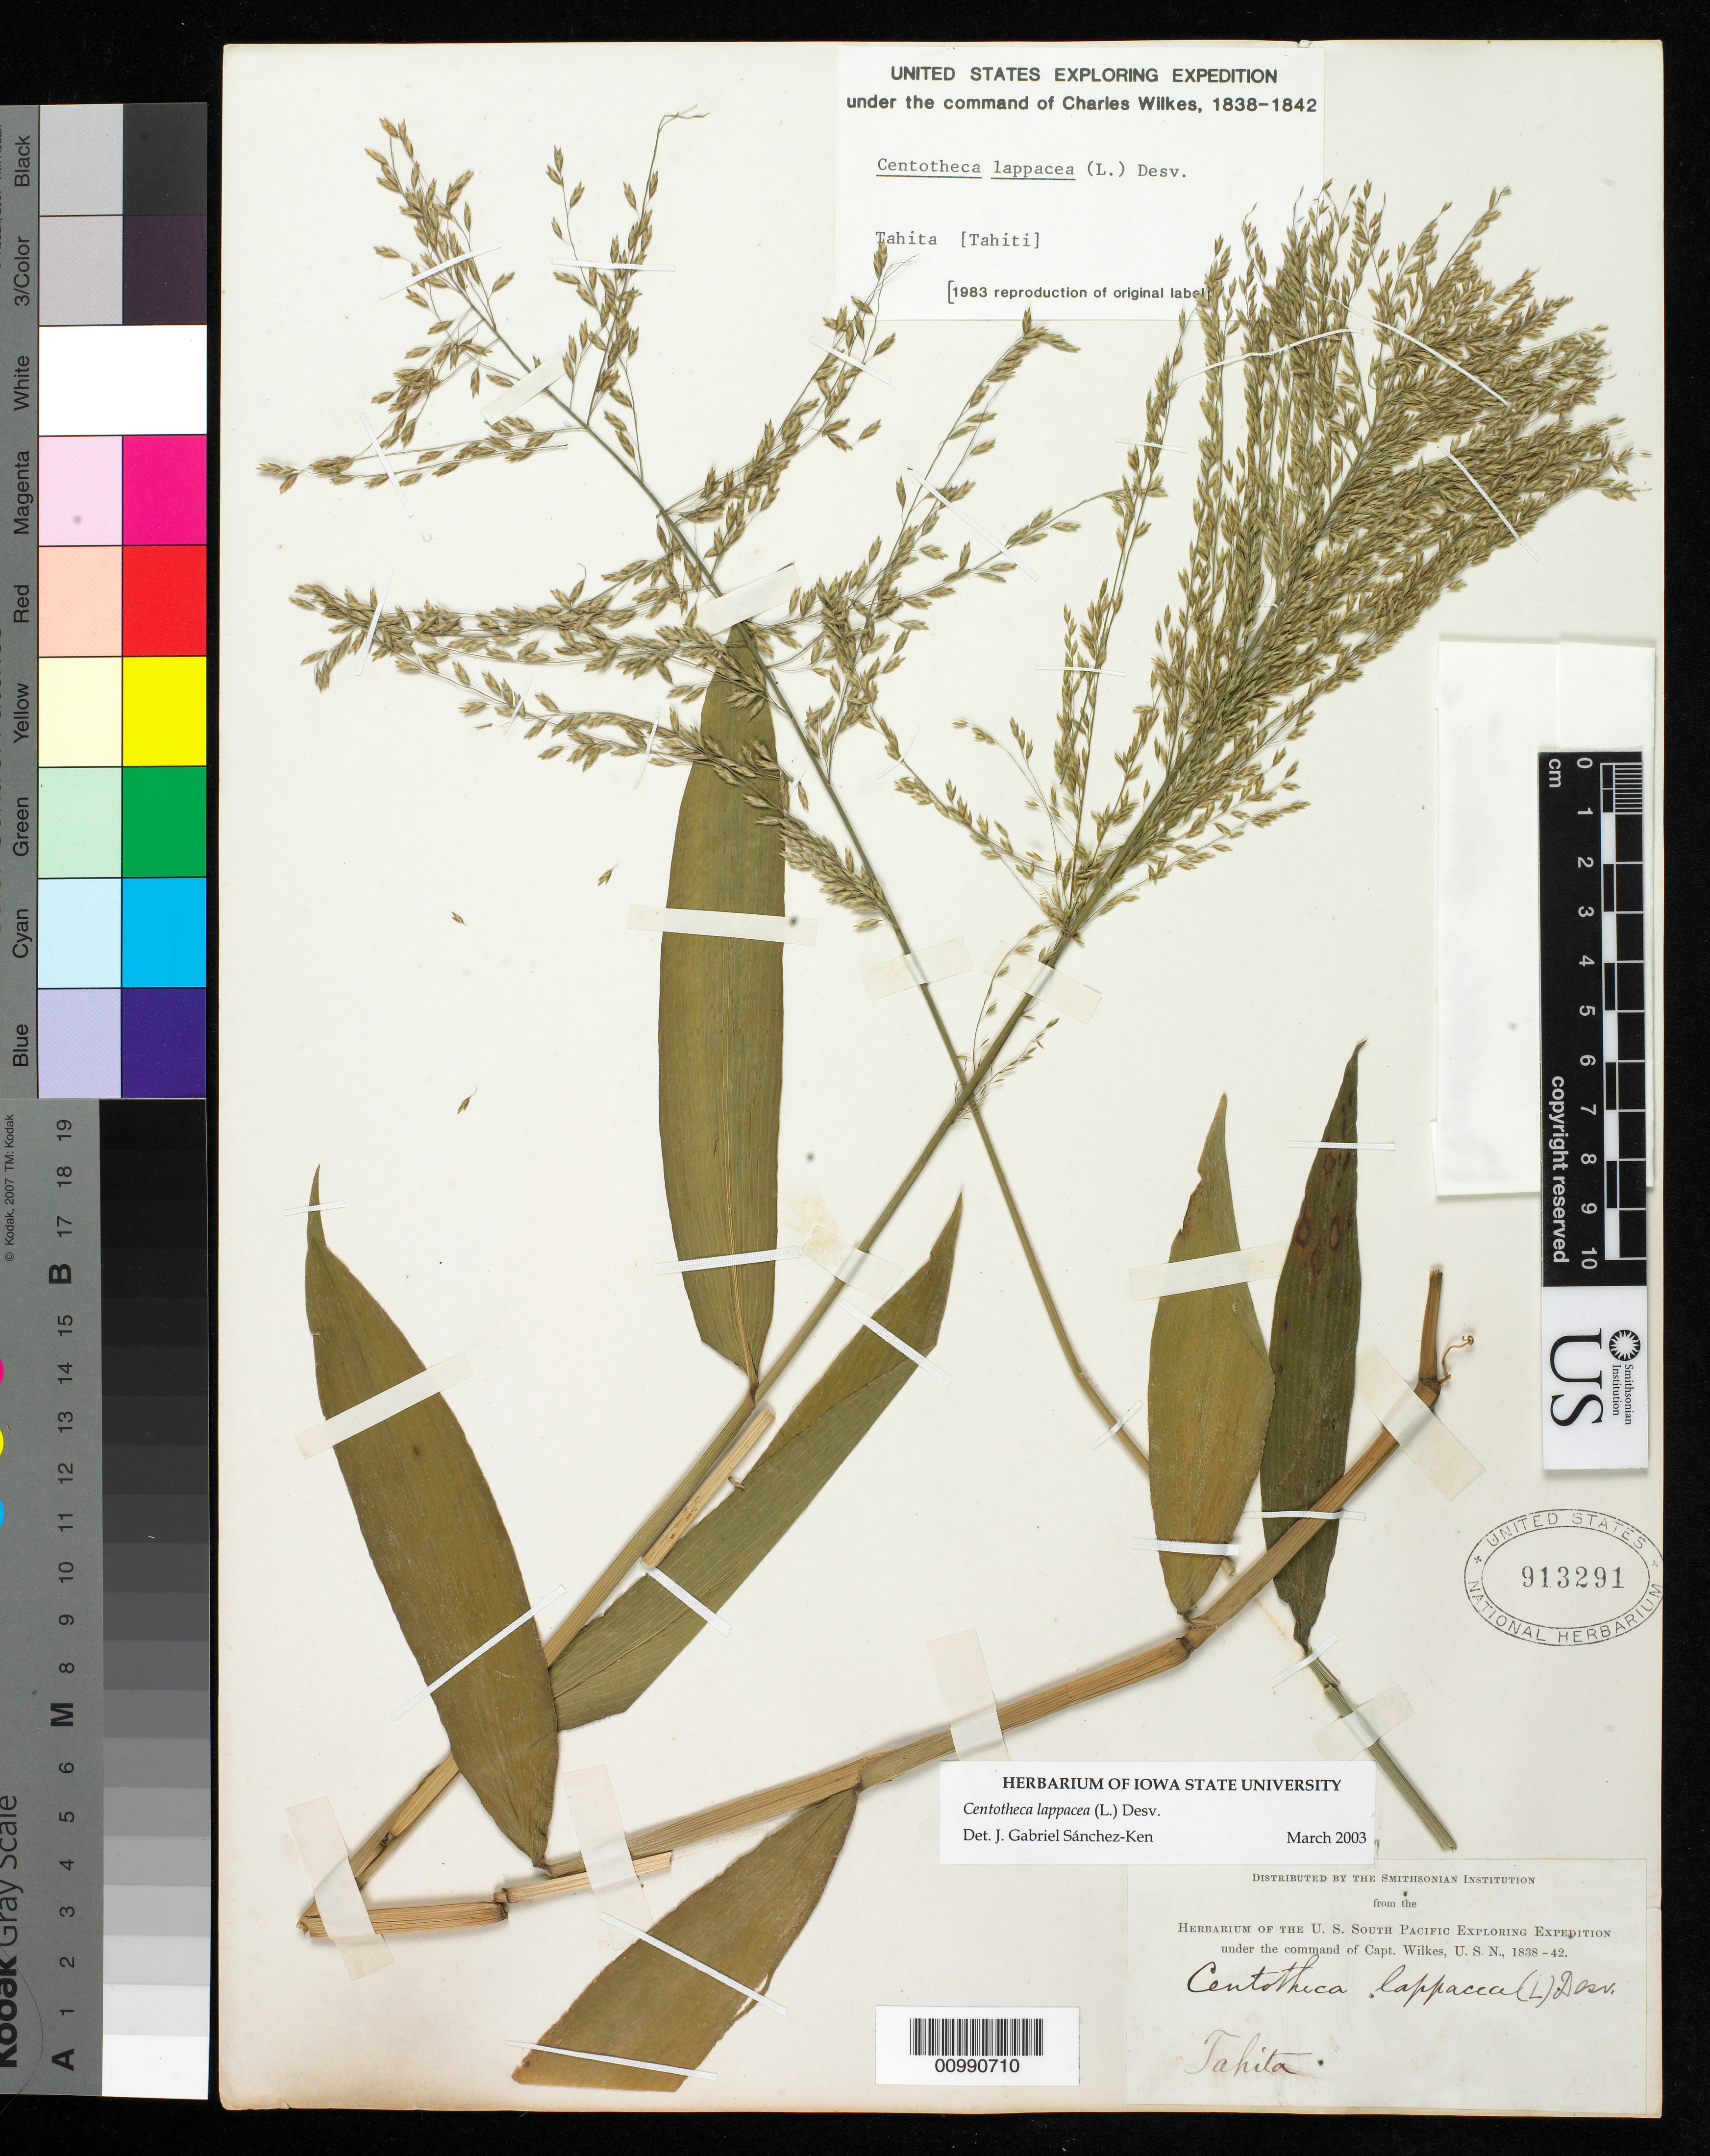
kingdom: Plantae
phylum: Tracheophyta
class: Liliopsida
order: Poales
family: Poaceae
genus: Centotheca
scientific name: Centotheca lappacea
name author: (L.) Desv.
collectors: Wilkes Explor. Exped.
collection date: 1838/1842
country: French Polynesia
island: Tahiti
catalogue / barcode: US 913291